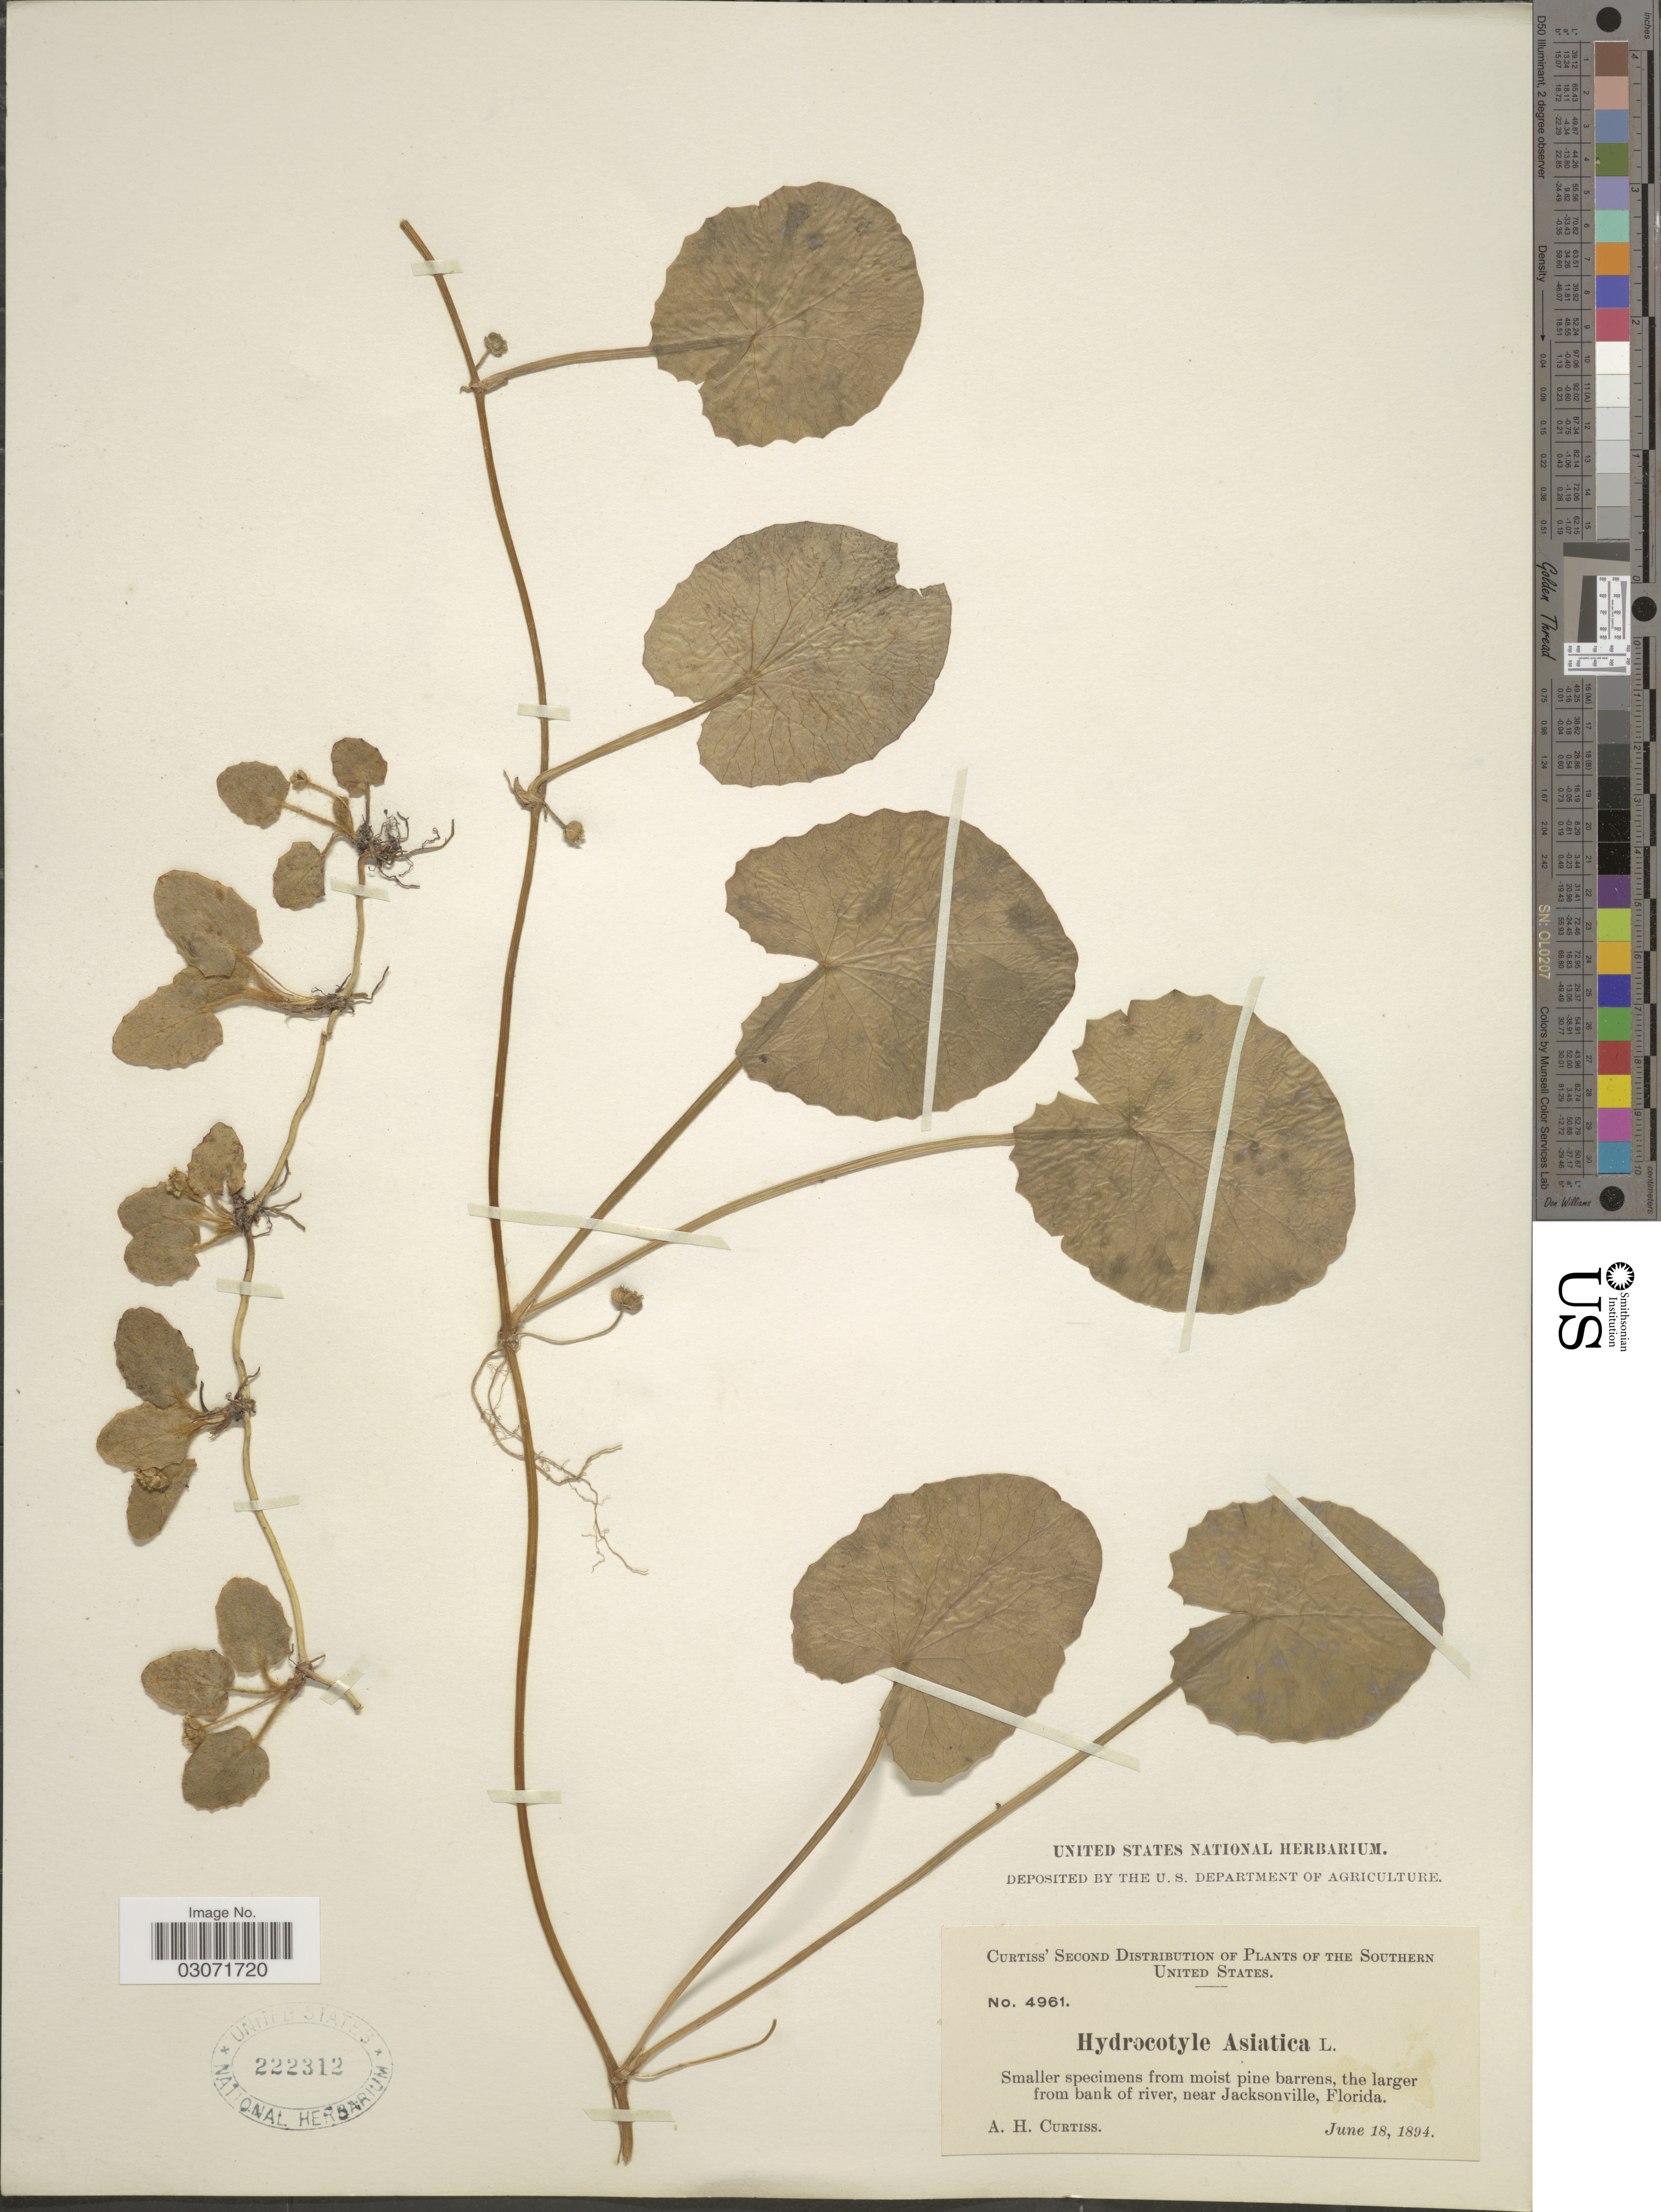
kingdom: Plantae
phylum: Tracheophyta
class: Magnoliopsida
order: Apiales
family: Apiaceae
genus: Centella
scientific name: Centella asiatica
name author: (L.) Urb.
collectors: A. H. Curtiss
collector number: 4961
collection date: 1894-06-18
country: United States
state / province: Florida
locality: Southern United States. Near Jacksonville.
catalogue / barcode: US 222312